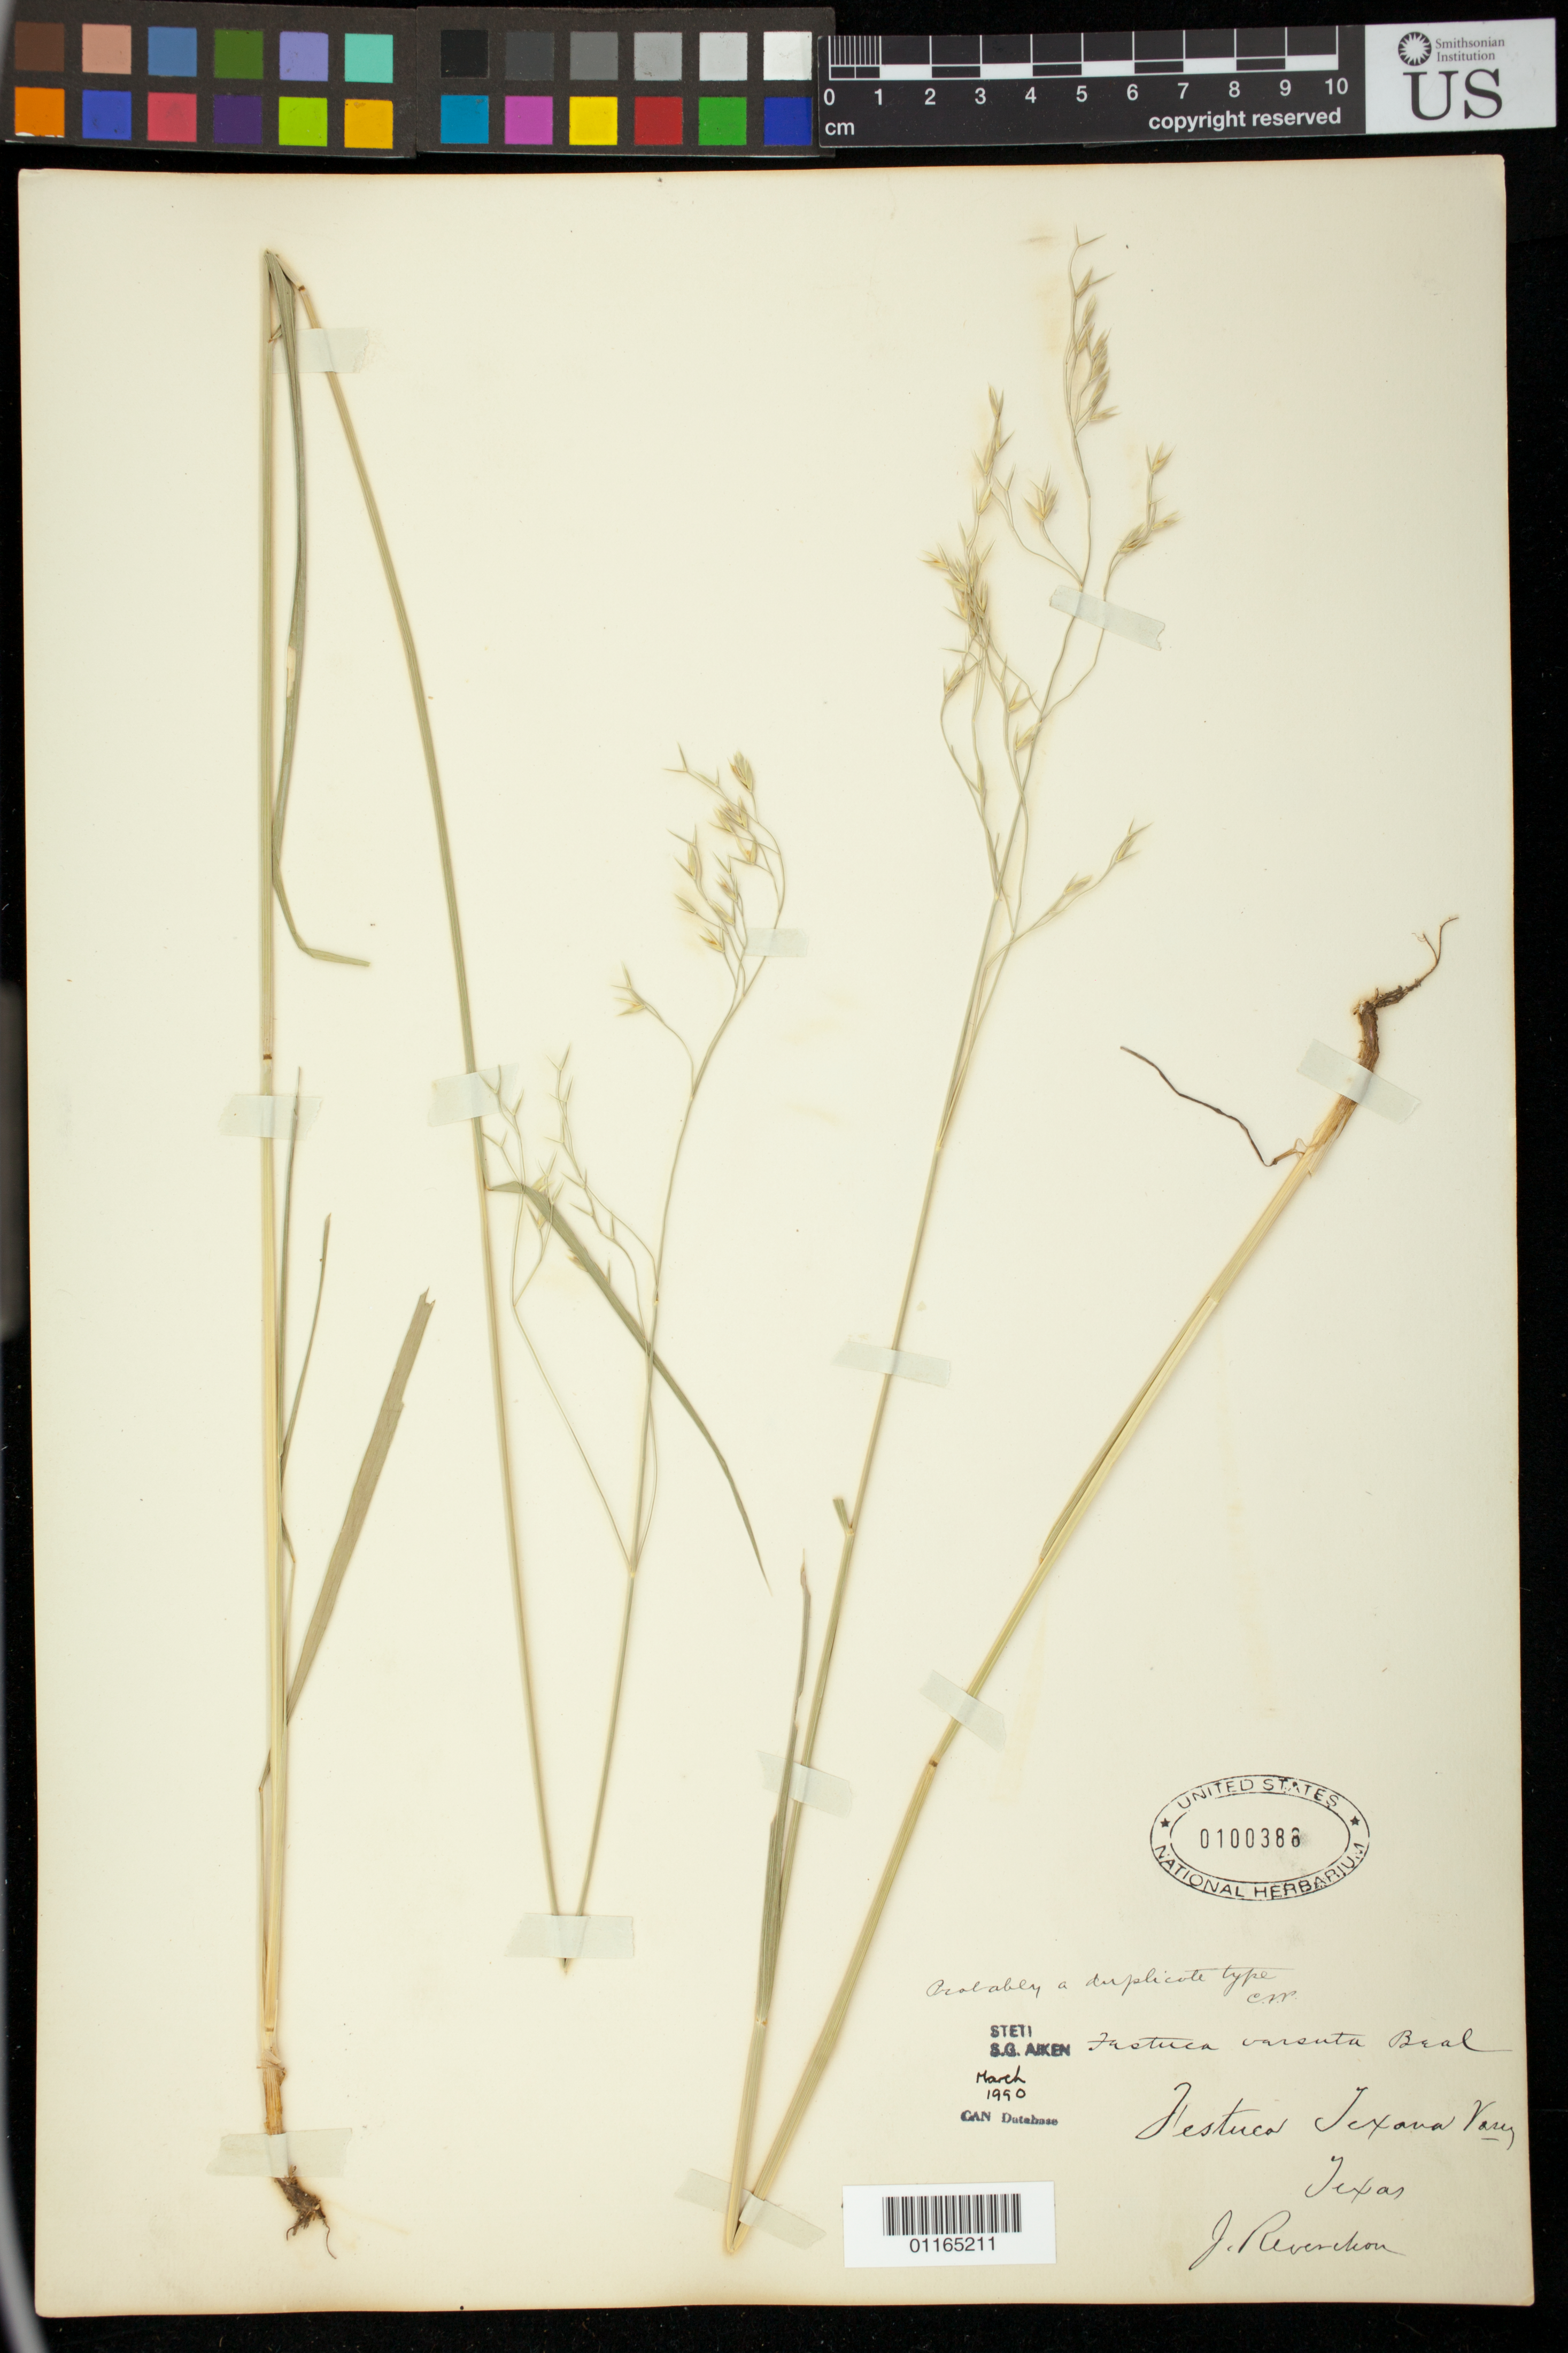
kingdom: Plantae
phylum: Tracheophyta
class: Liliopsida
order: Poales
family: Poaceae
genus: Festuca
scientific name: Festuca texana Vasey, nom. illeg.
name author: Vasey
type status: Possible Type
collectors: J. Reverchon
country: United States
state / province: Texas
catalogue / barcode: US 100388